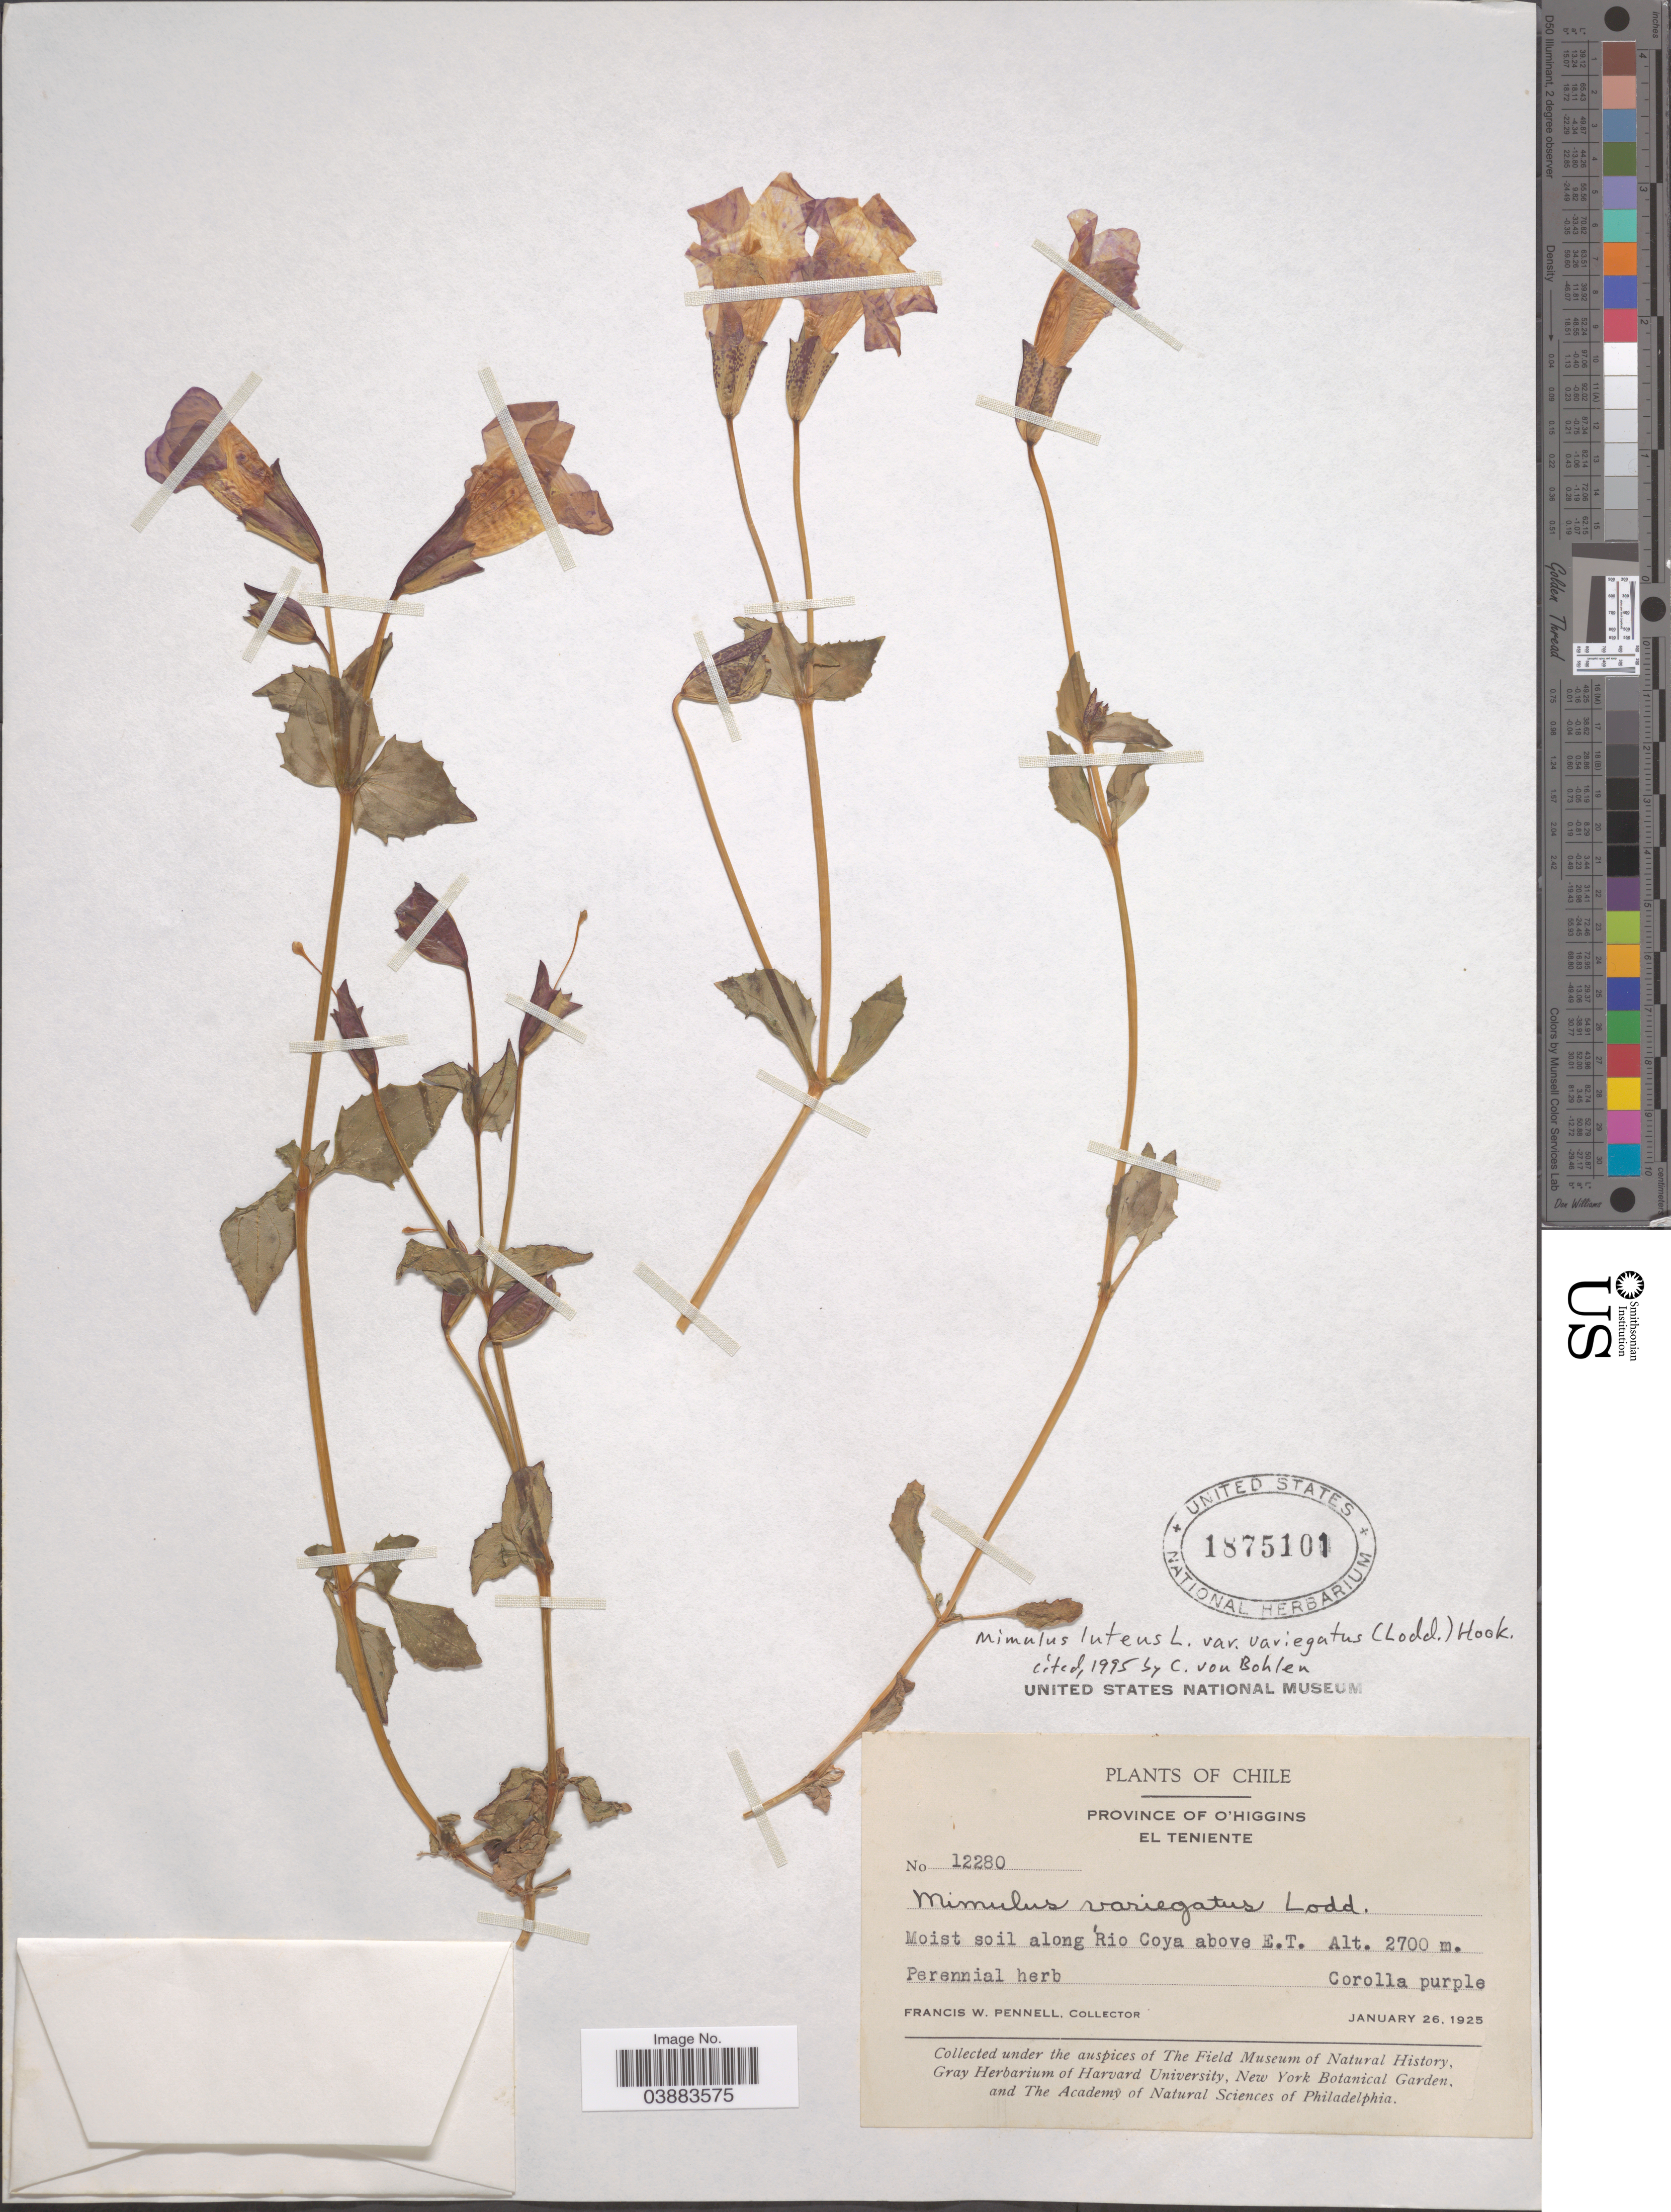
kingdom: Plantae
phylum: Tracheophyta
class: Magnoliopsida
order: Lamiales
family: Phrymaceae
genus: Mimulus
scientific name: Mimulus luteus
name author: L.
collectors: F. W. Pennell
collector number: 12280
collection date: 1925-01-26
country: Chile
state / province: O'Higgins (VI)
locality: El Teniente. Along Rio Coya above E.T.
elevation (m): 2700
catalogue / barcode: US 1875101